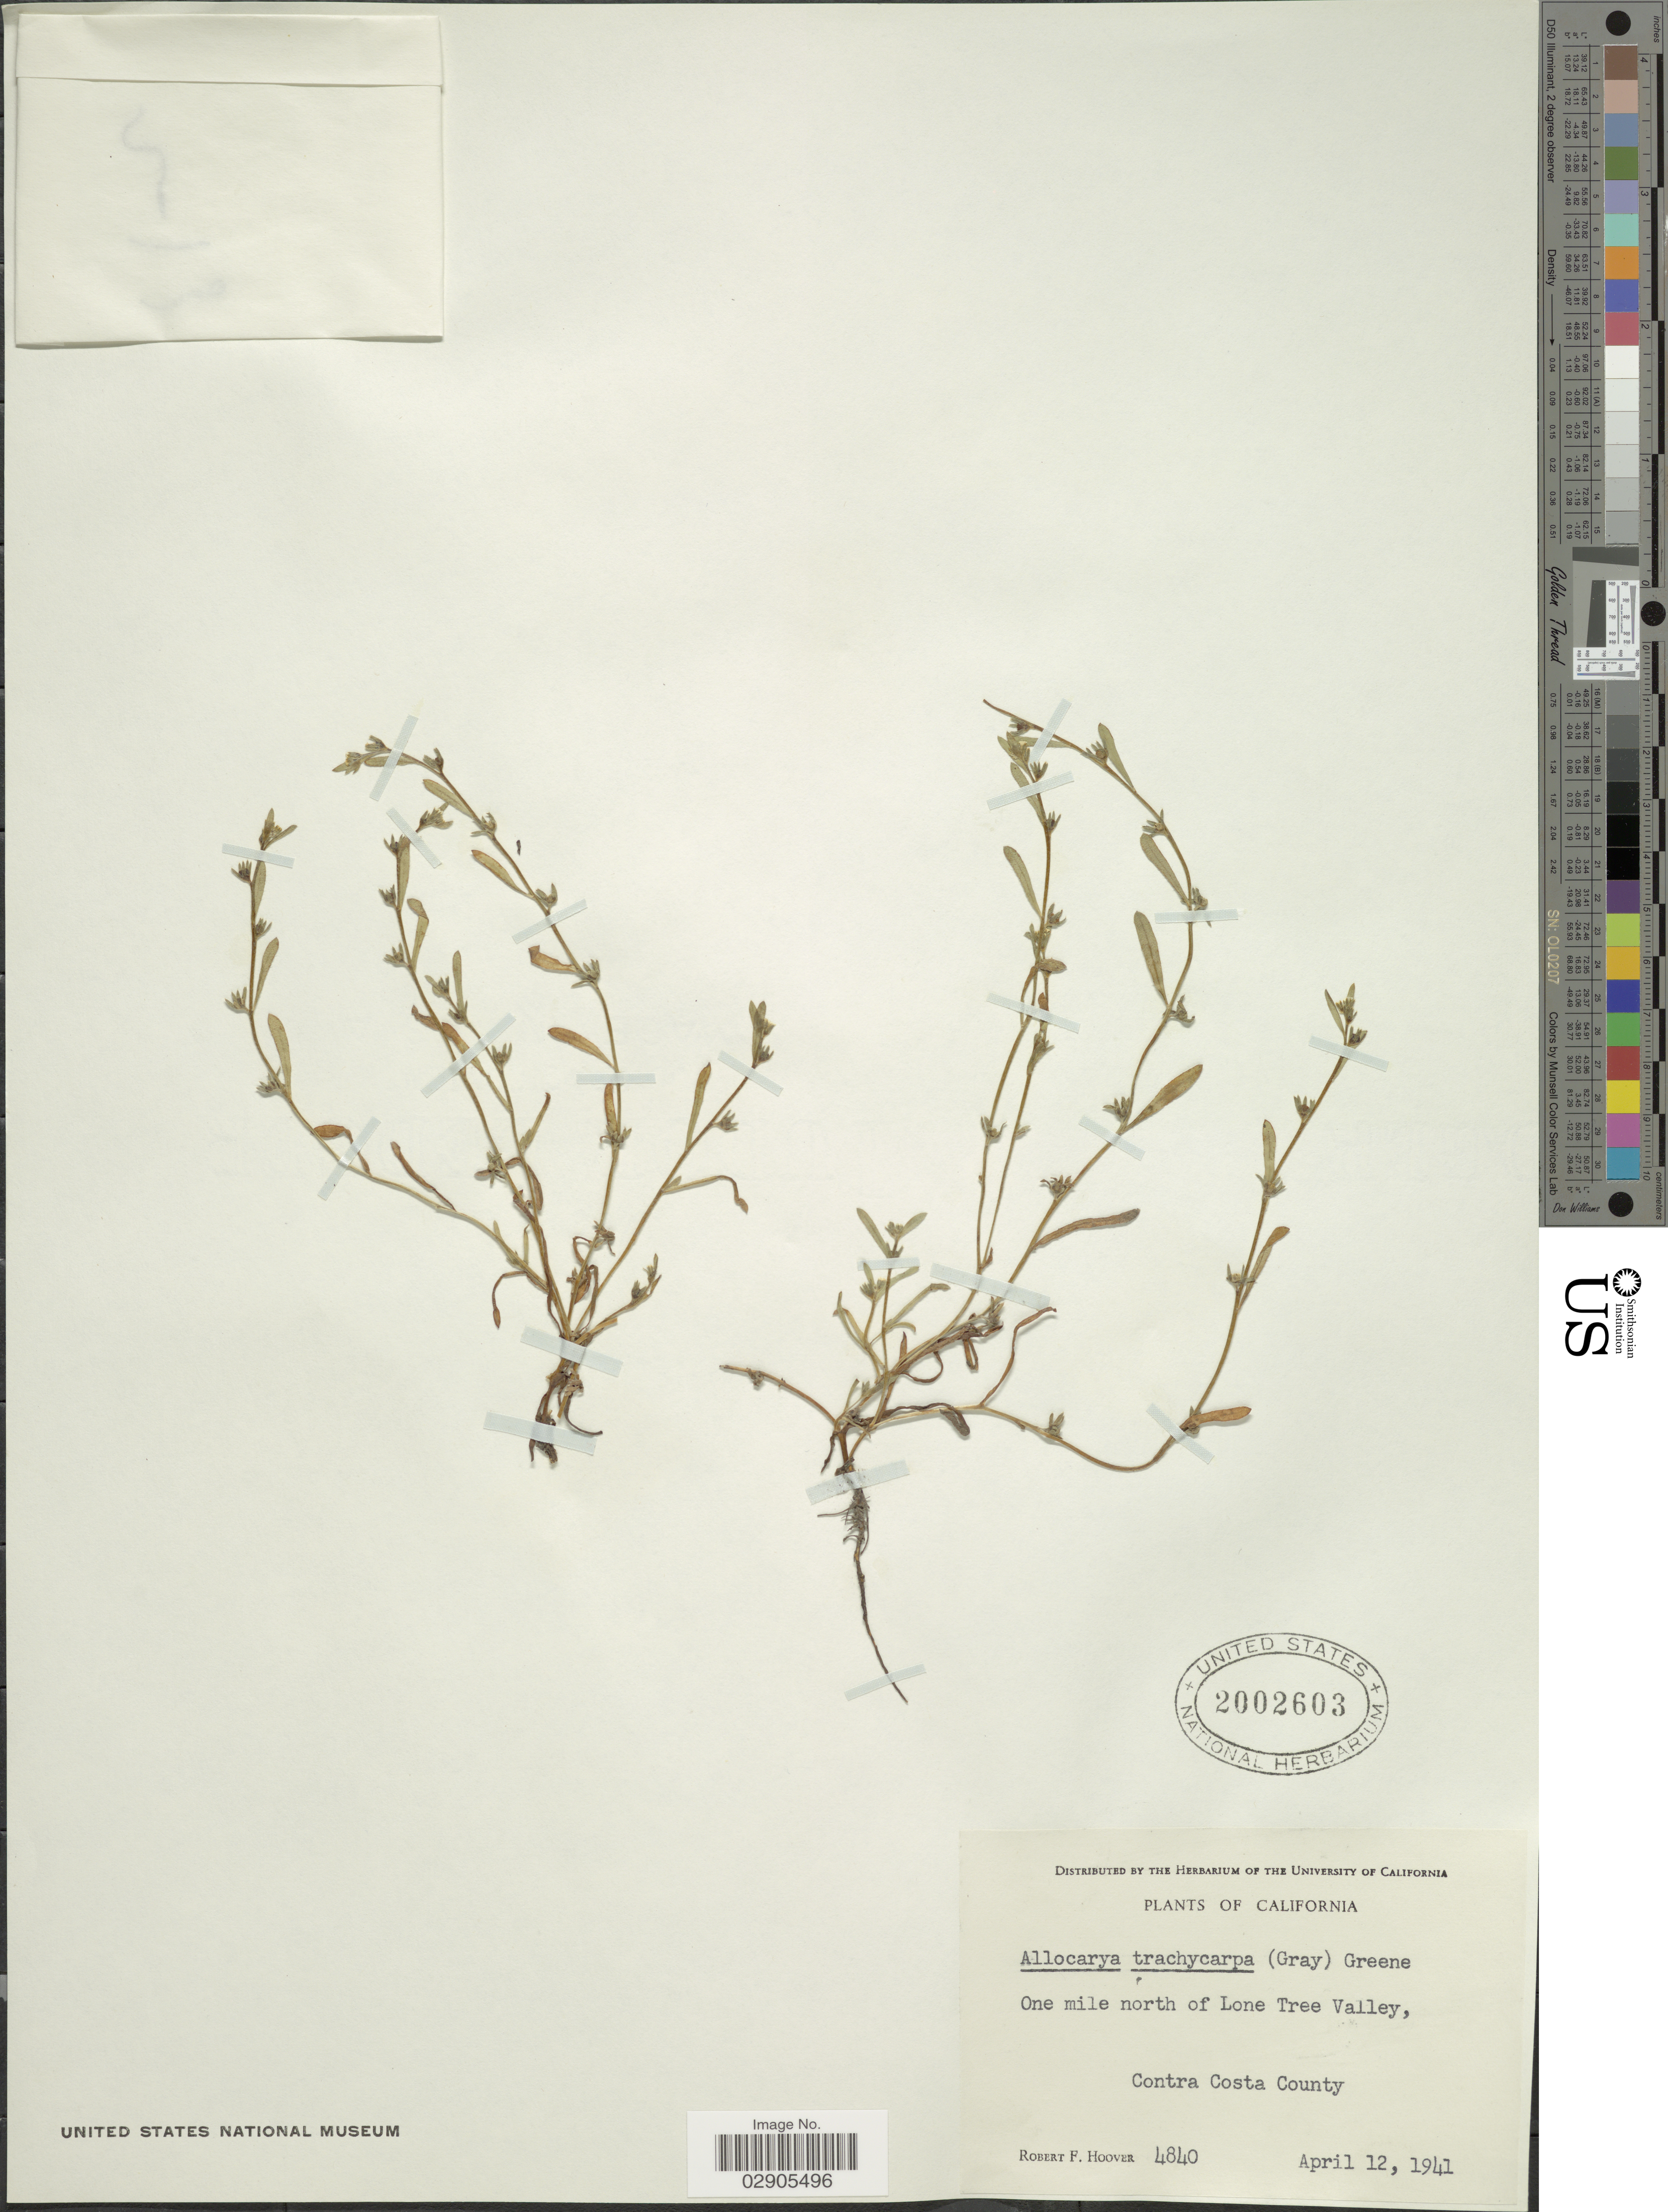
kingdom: Plantae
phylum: Tracheophyta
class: Magnoliopsida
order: Boraginales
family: Boraginaceae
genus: Allocarya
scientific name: Allocarya trachycarpa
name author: (A. Gray) Greene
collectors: R. F. Hoover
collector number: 4840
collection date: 1941-04-12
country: United States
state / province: California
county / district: Contra Costa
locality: One mile north of Lone Tree Valley, Contra Costa County.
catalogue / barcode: US 2002603